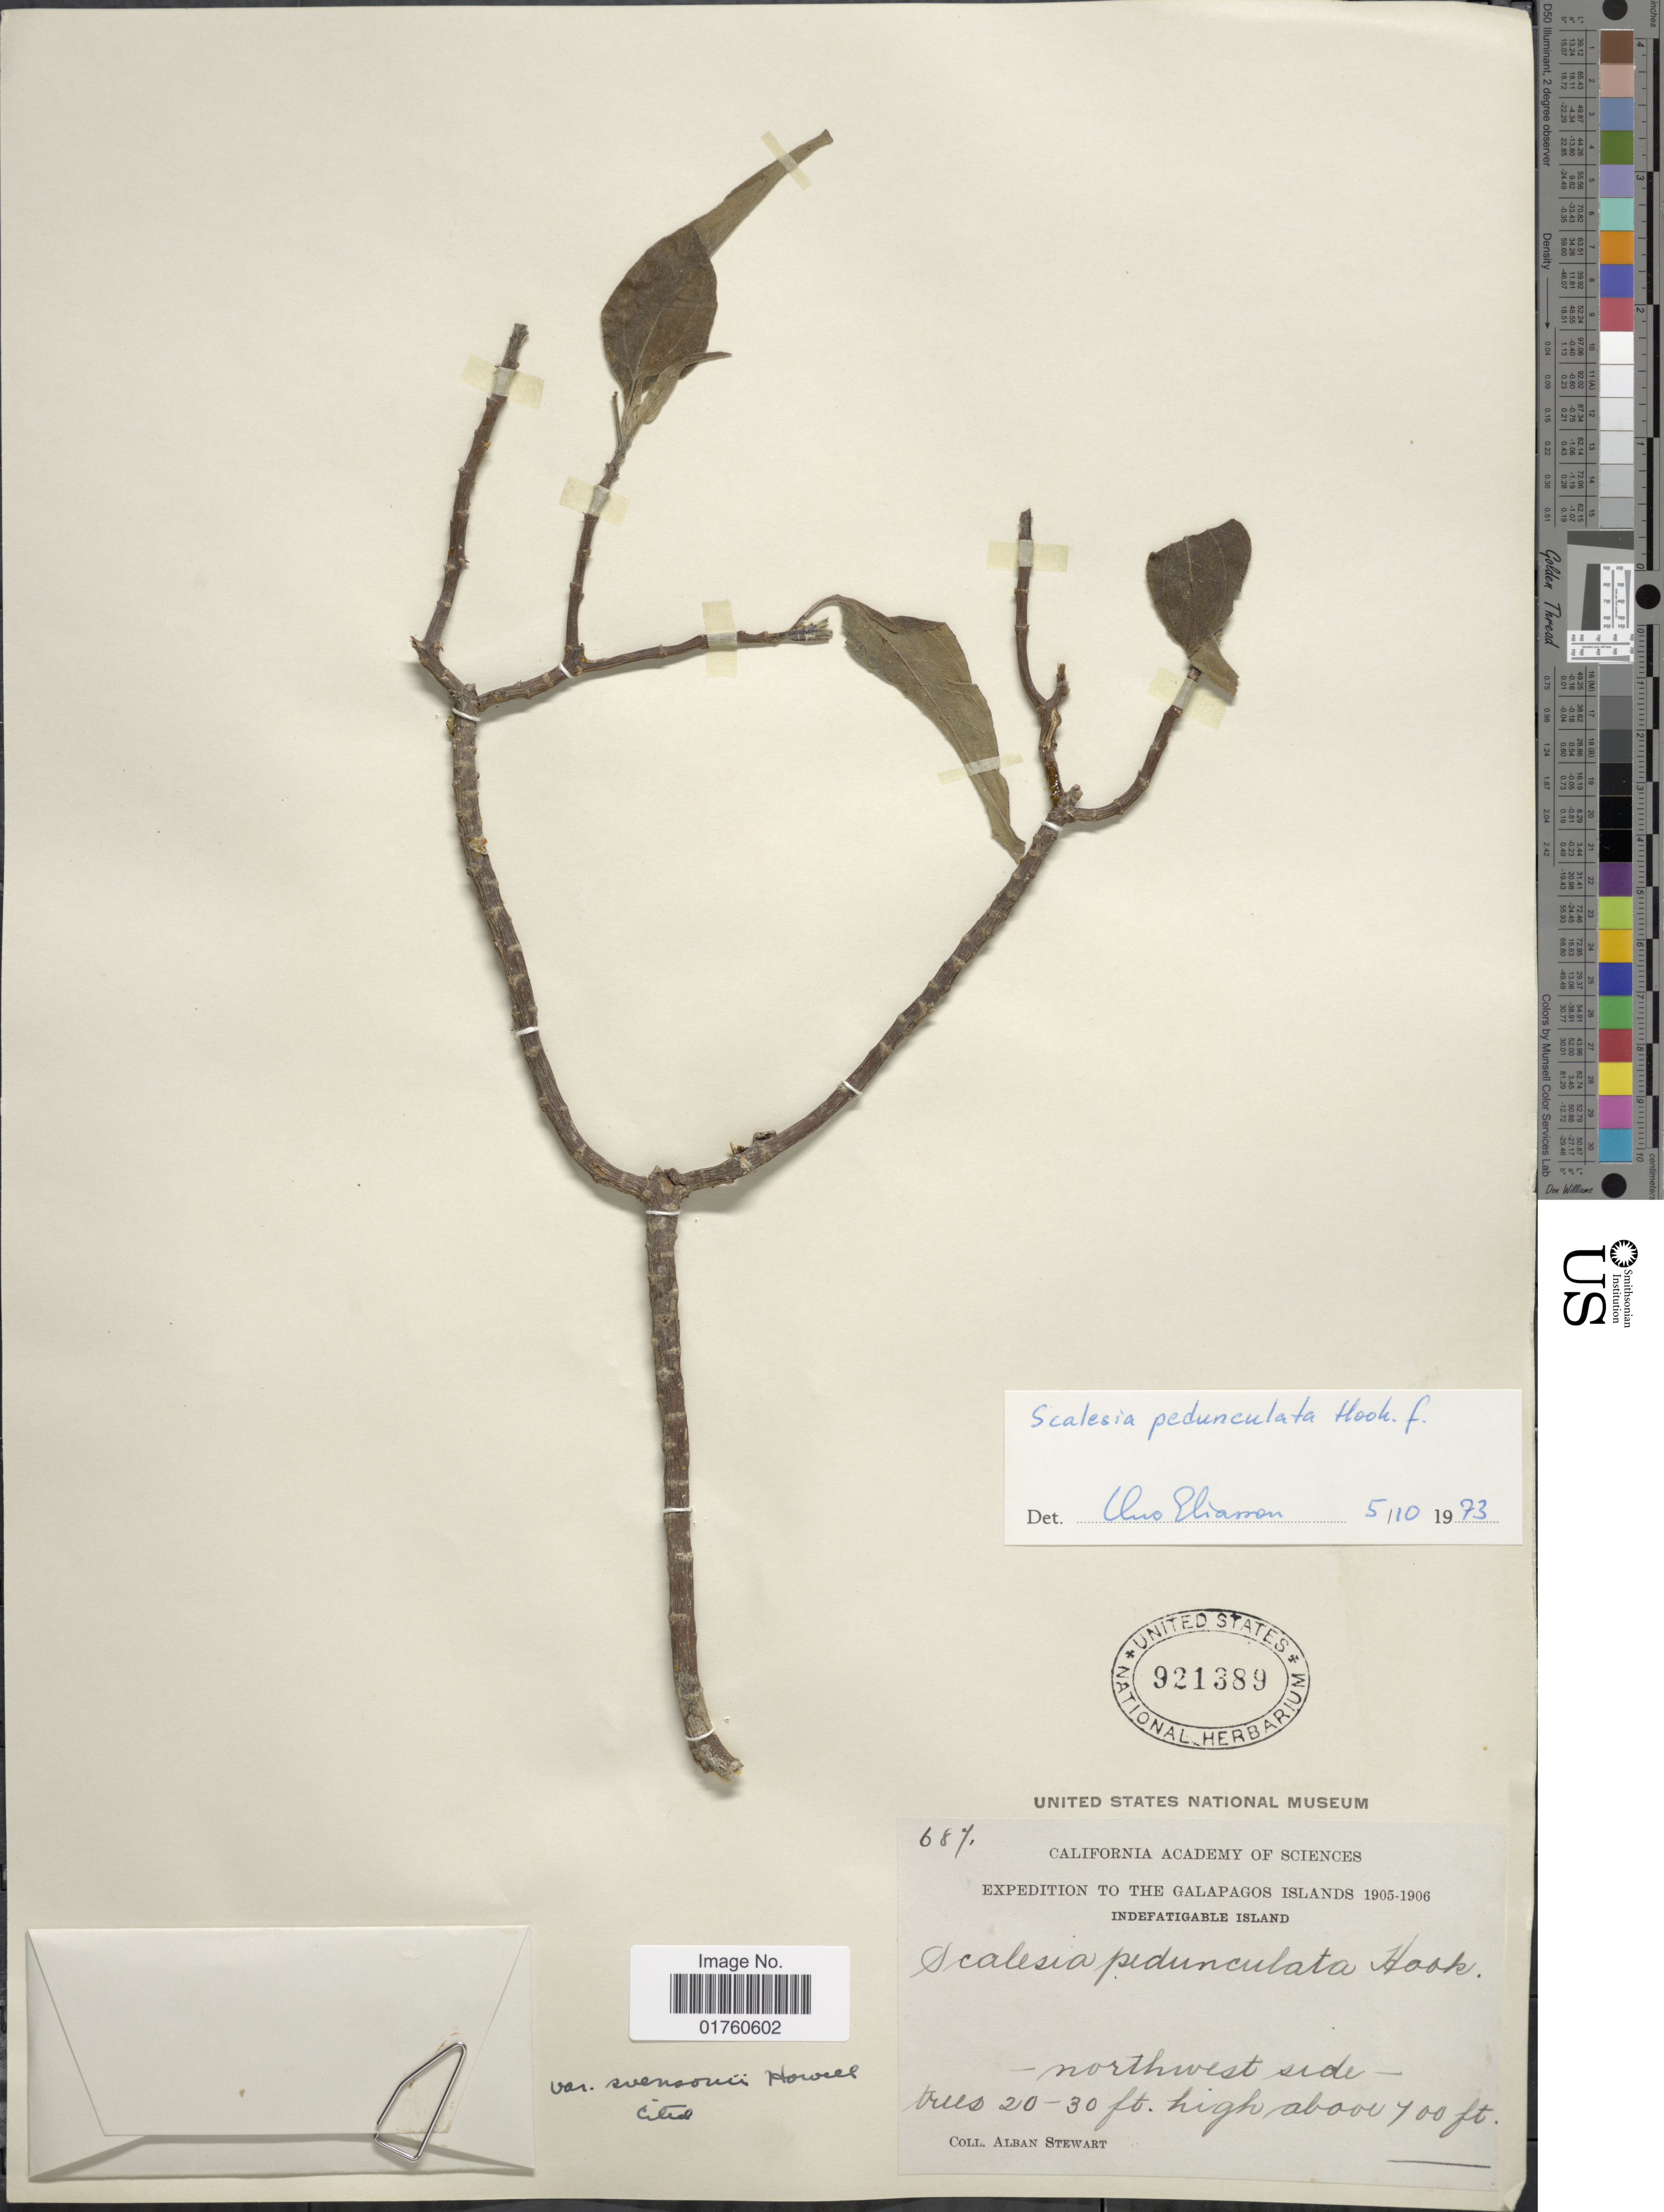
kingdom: Plantae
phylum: Tracheophyta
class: Magnoliopsida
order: Asterales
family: Asteraceae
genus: Scalesia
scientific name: Scalesia pedunculata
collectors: A. Stewart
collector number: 687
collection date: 1905/1906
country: Ecuador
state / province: Colón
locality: Indefatigable Island, Northwest side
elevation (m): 213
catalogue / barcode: US 921389